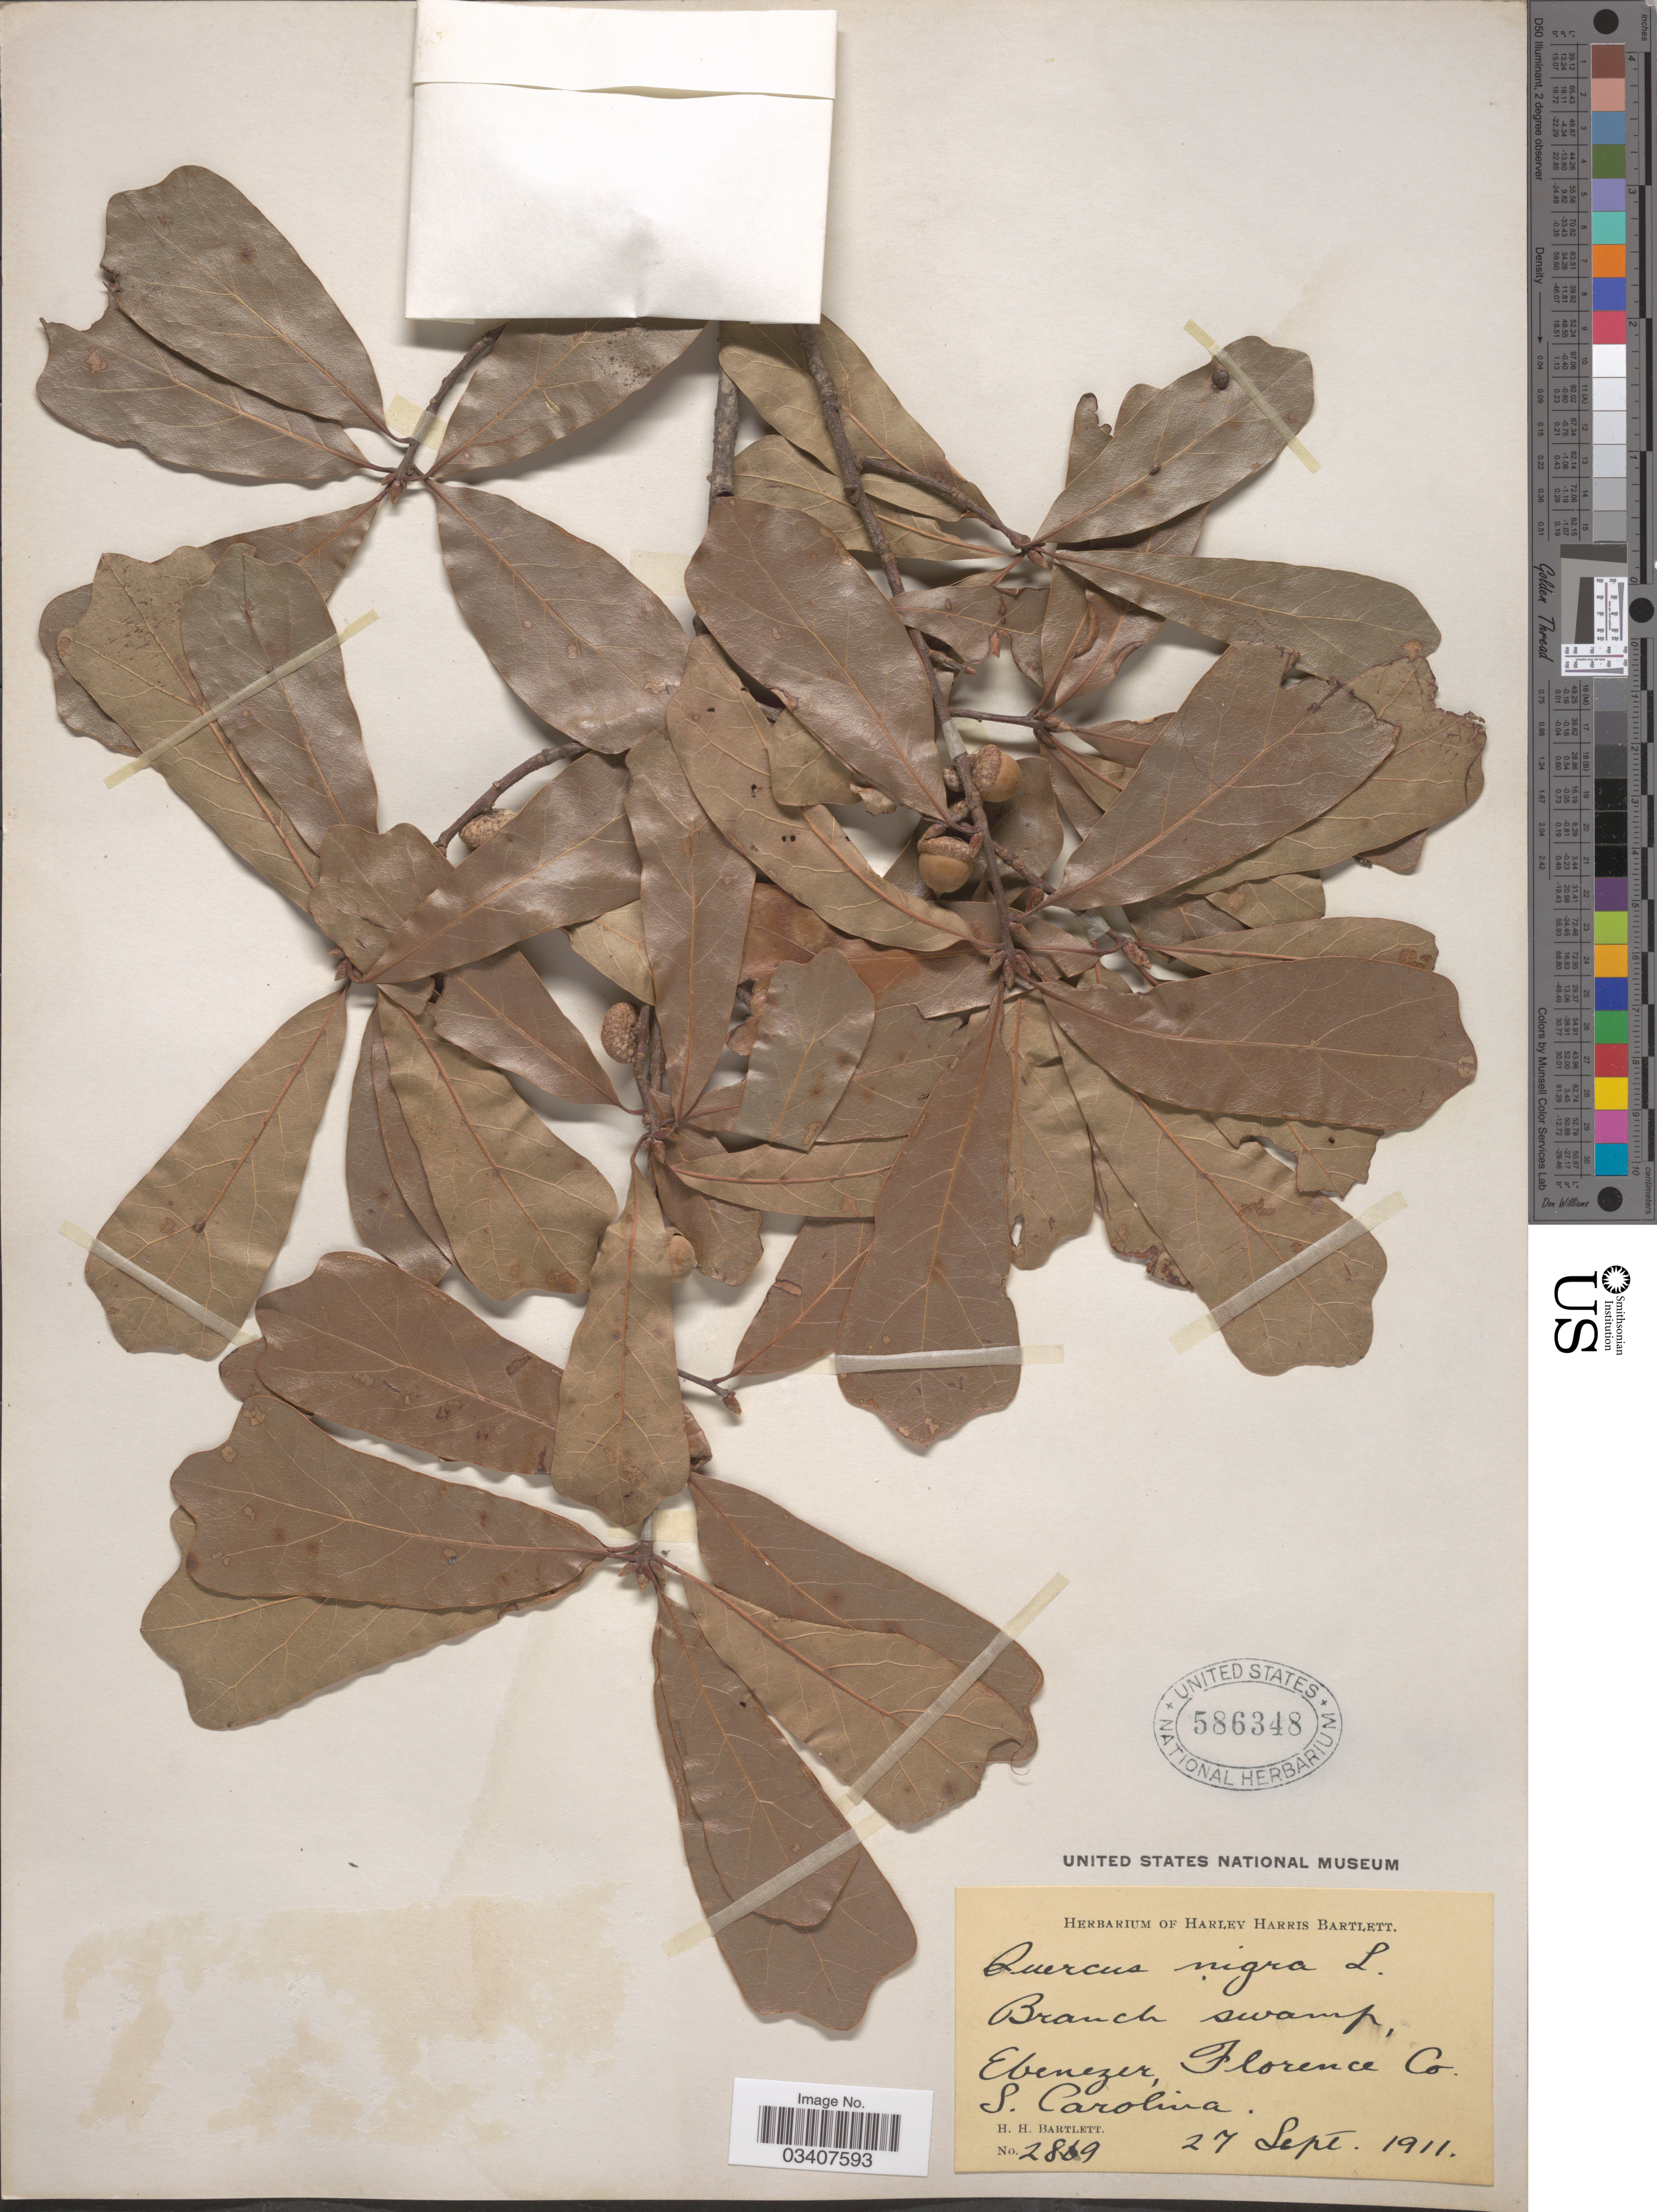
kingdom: Plantae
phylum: Tracheophyta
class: Magnoliopsida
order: Fagales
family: Fagaceae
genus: Quercus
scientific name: Quercus nigra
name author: L.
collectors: H. H. Bartlett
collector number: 2869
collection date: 1911-09-27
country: United States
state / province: South Carolina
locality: Branch swamp, Ebenezer, Florence Co.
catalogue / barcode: US 586348